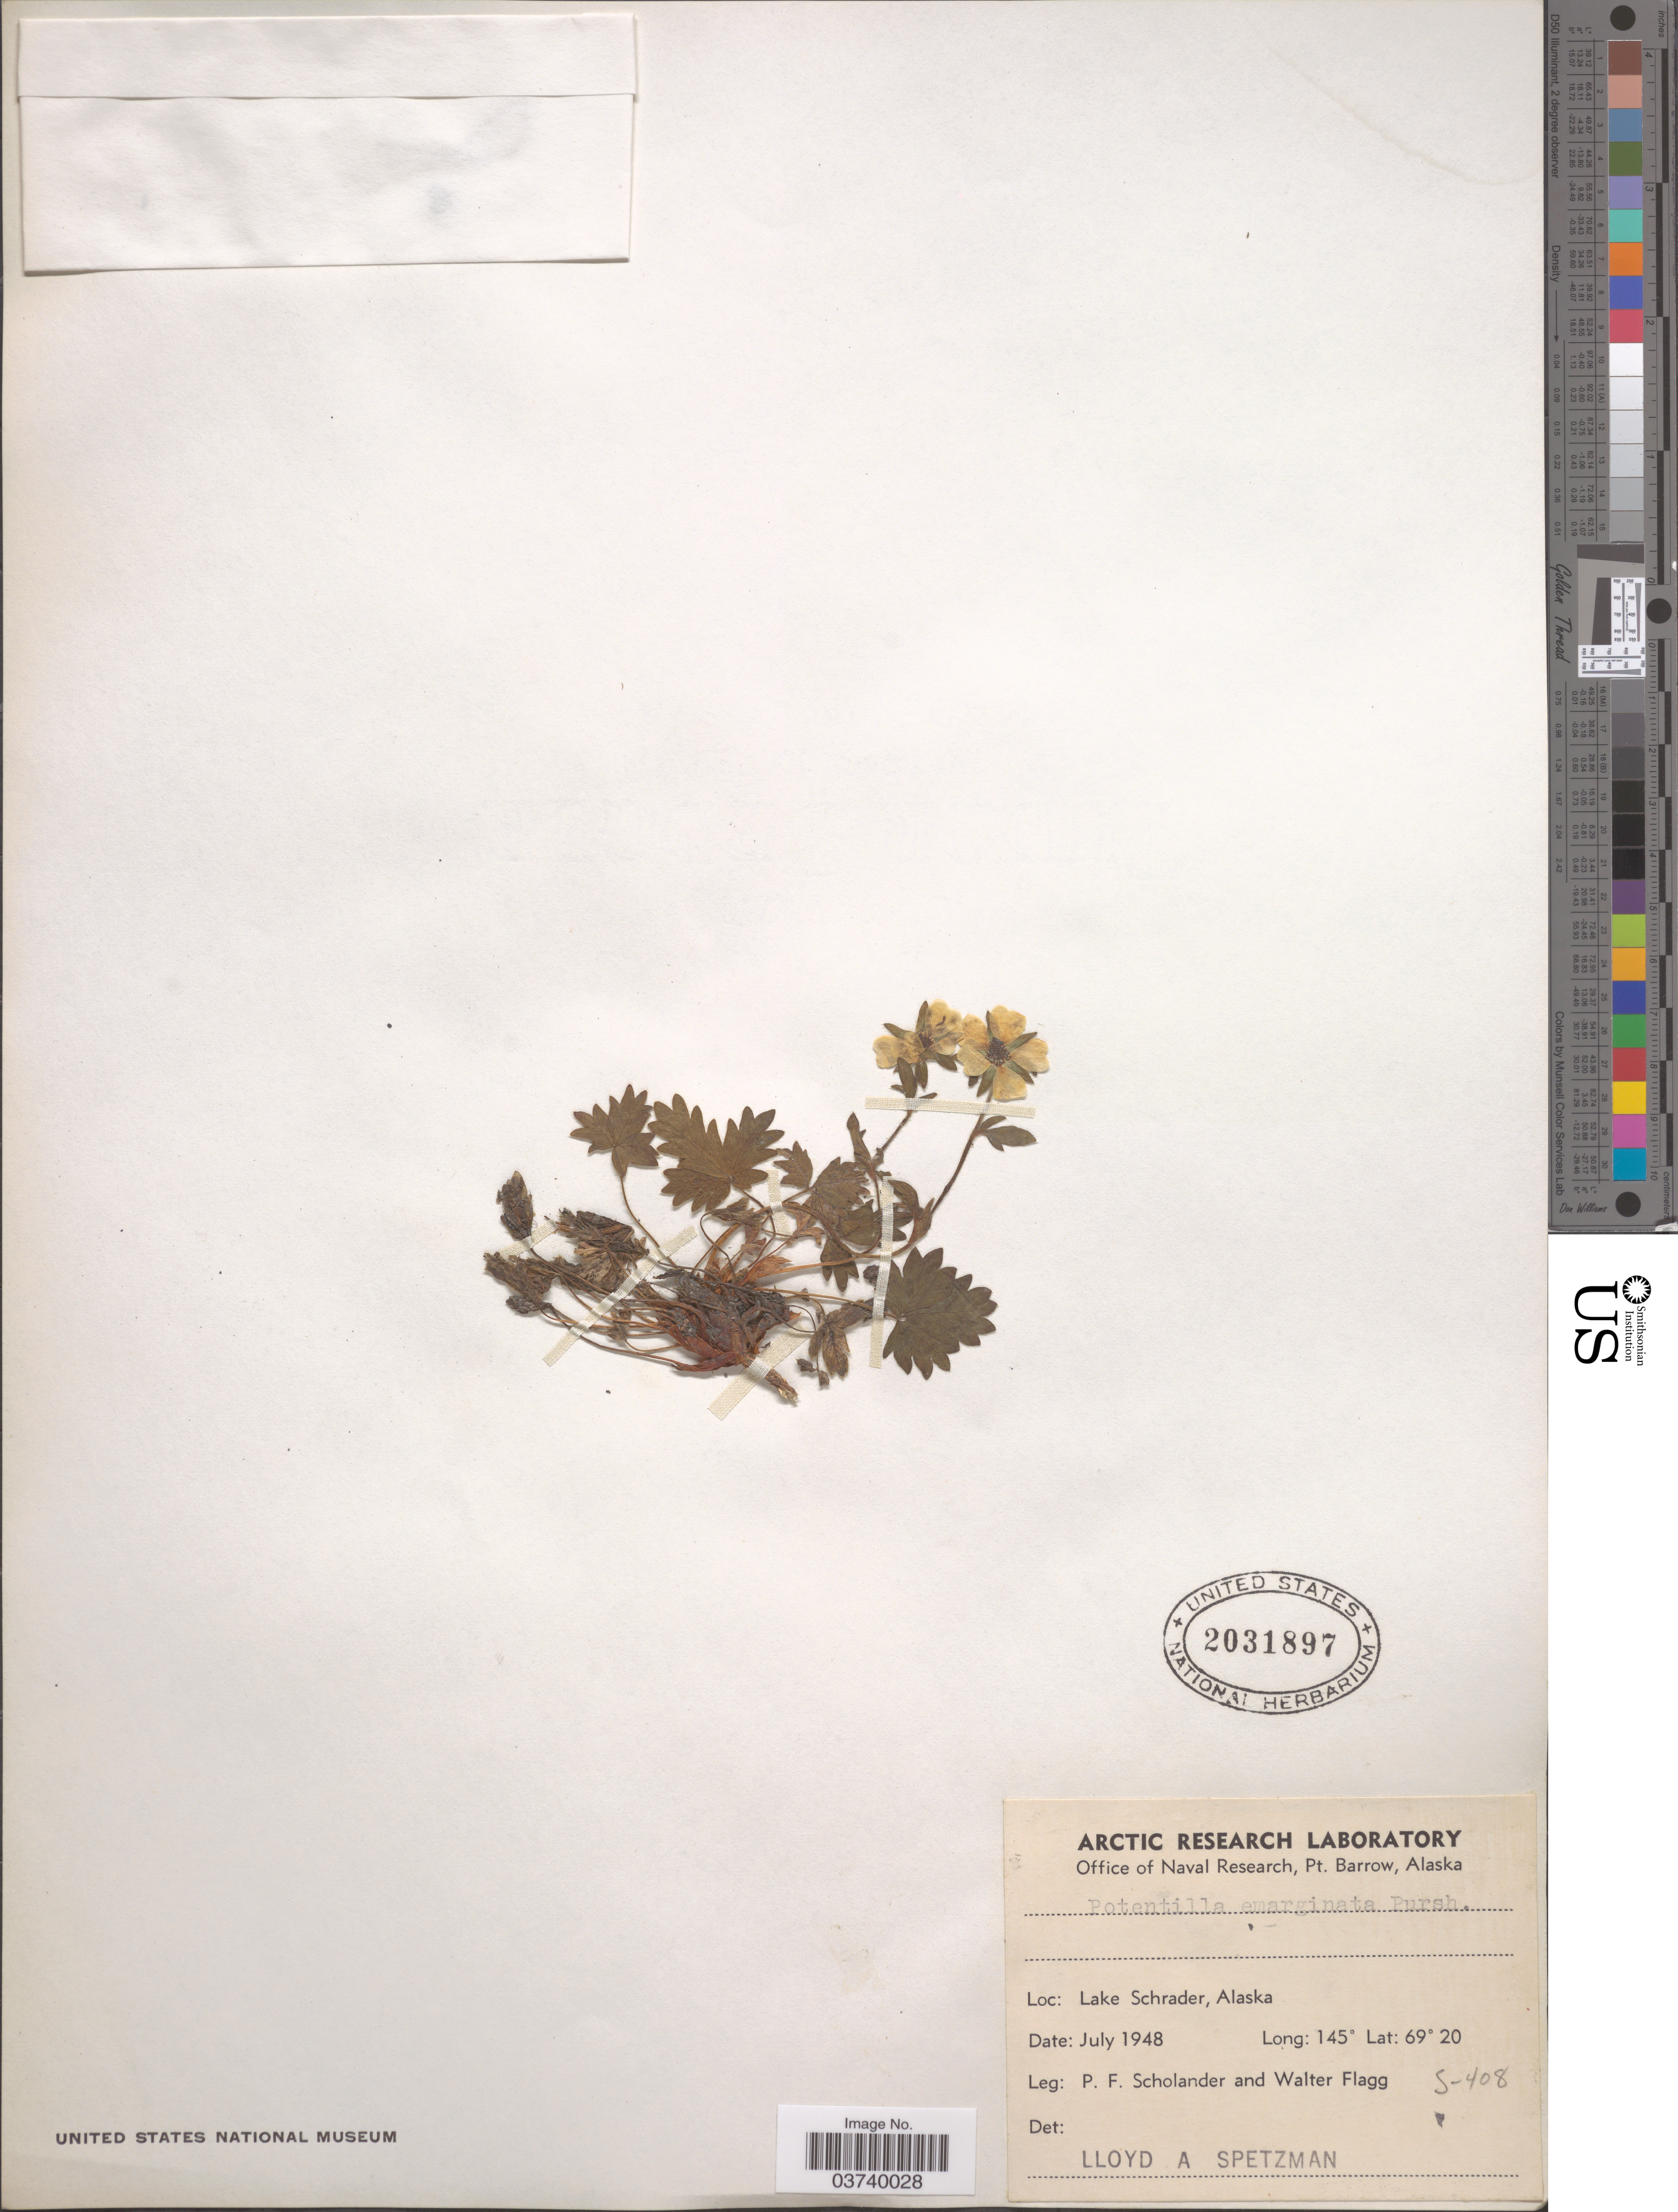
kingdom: Plantae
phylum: Tracheophyta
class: Magnoliopsida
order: Rosales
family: Rosaceae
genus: Potentilla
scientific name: Potentilla hyparctica subsp. hyparctica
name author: Malte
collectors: P. Scholander & W. Flagg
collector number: S-408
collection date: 1948-07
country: United States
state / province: Alaska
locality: Lake Schrader.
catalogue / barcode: US 2031897